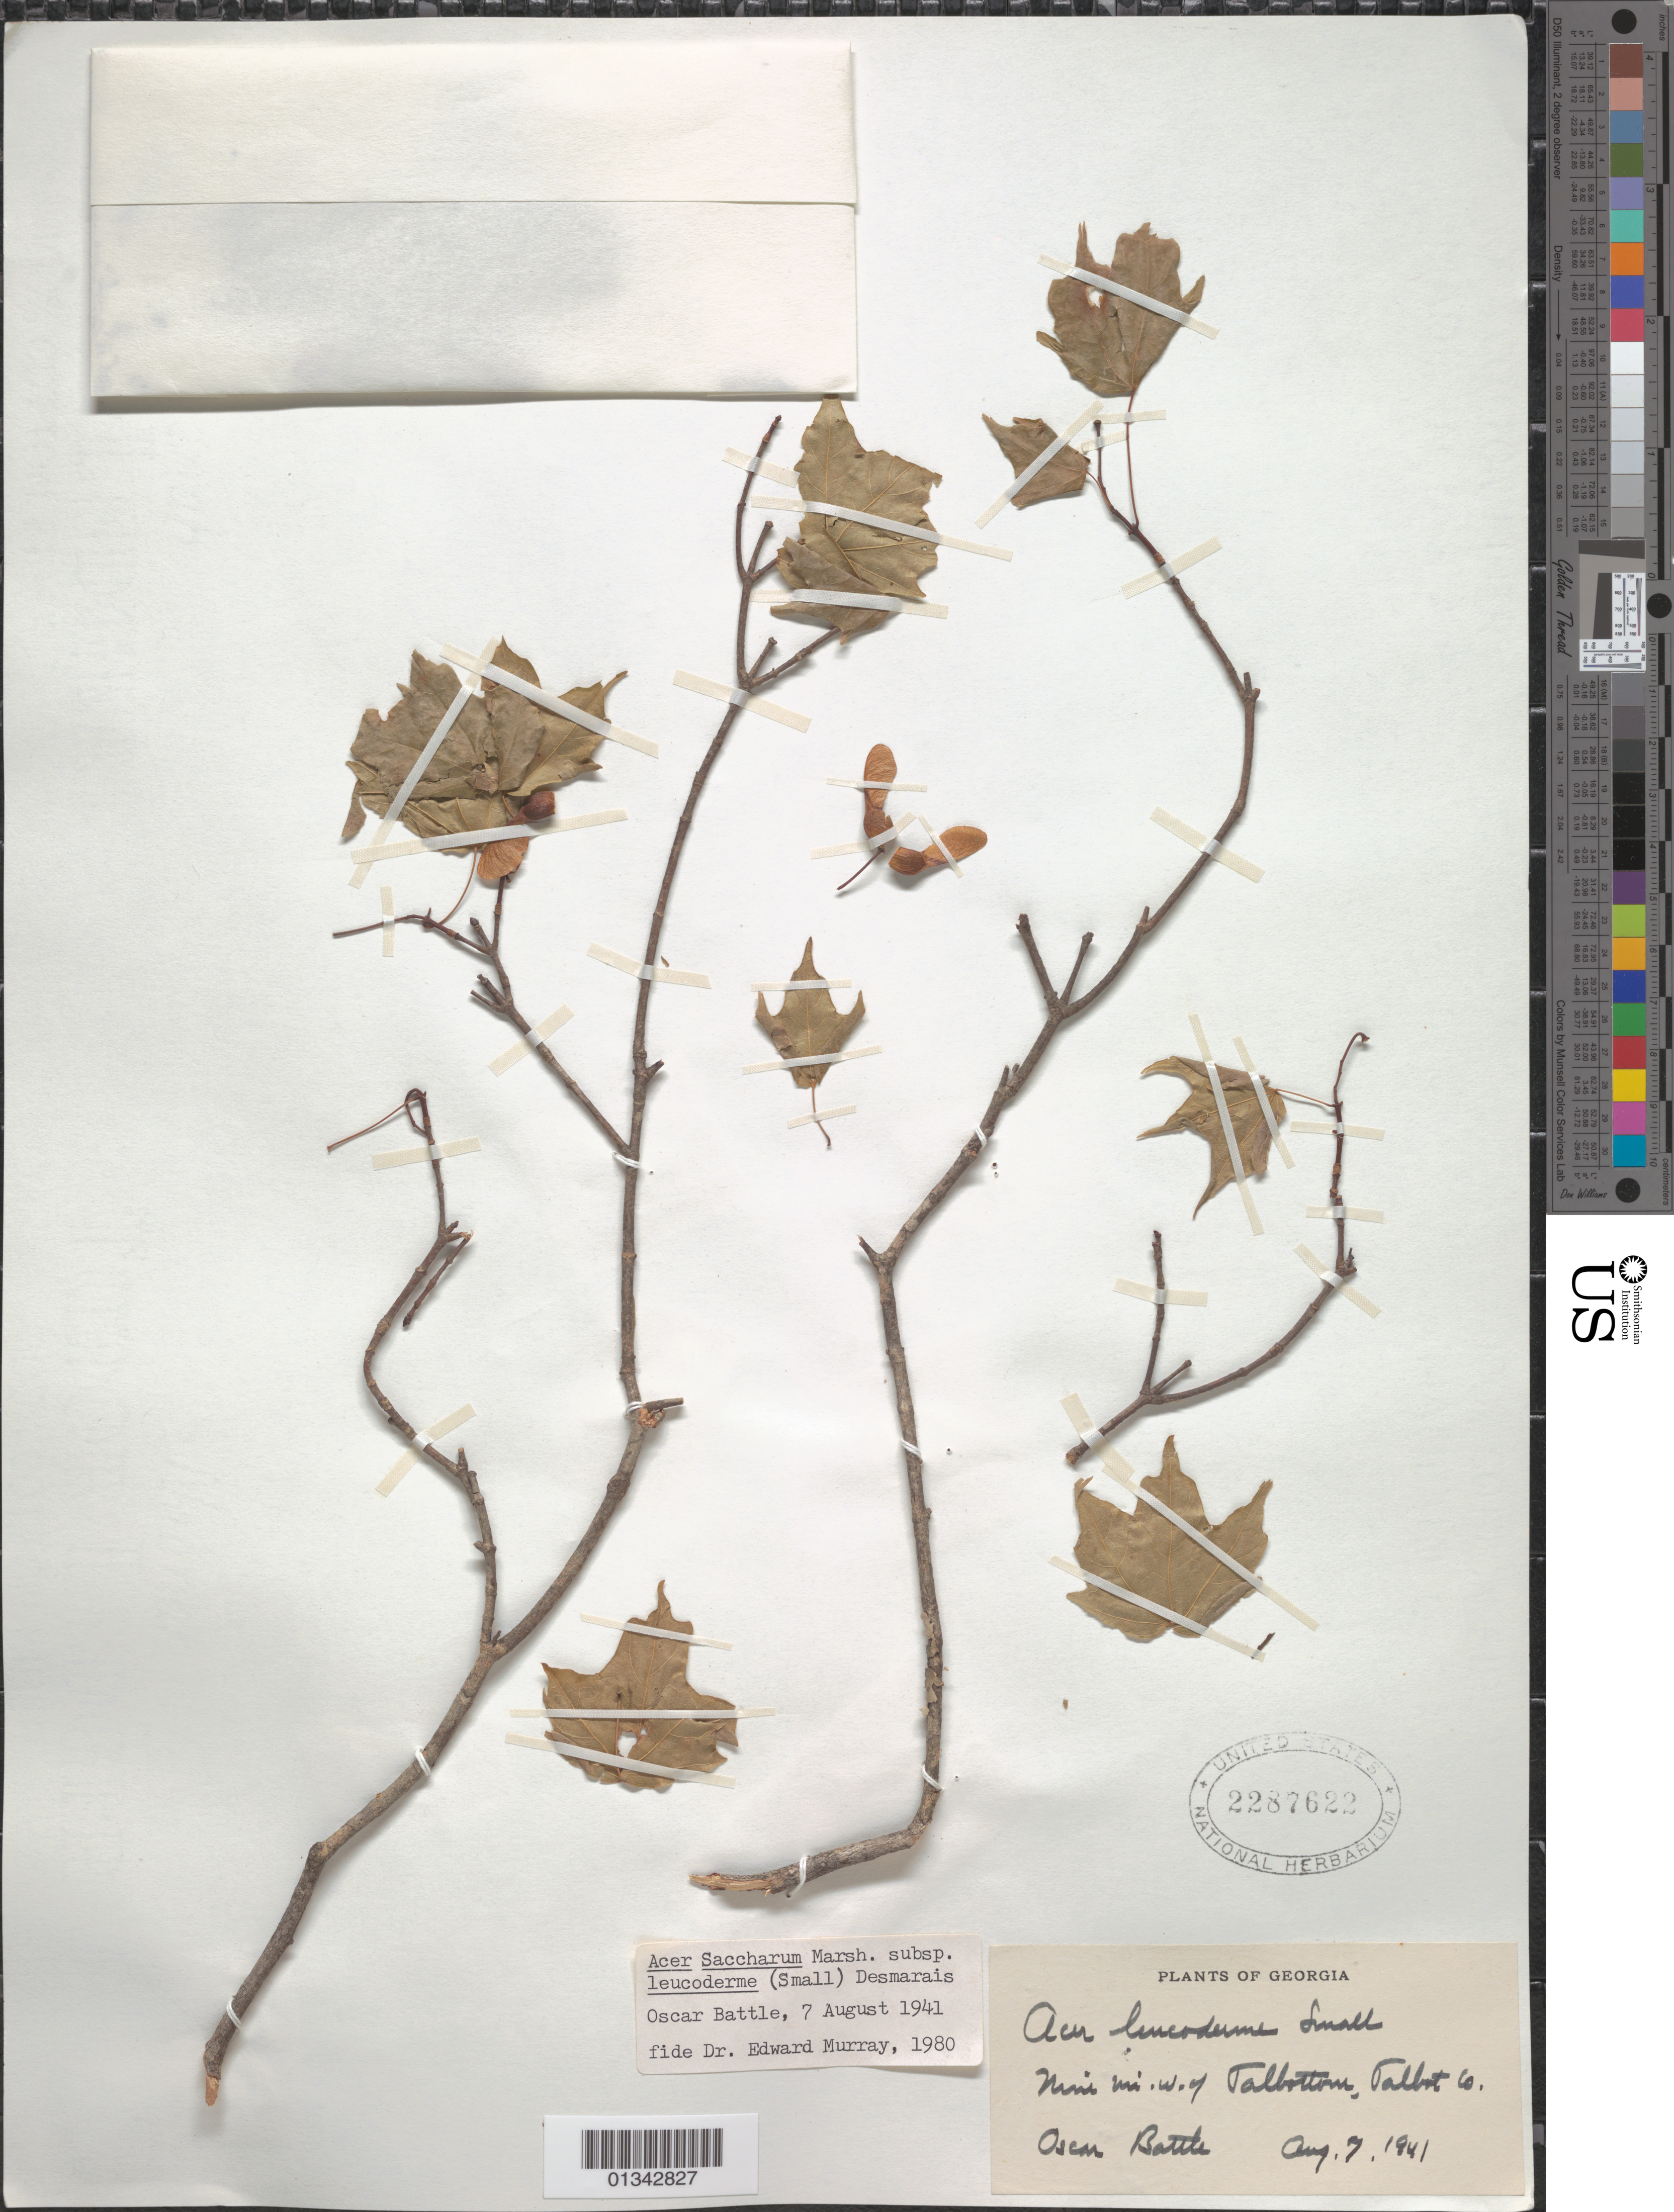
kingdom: Plantae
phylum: Tracheophyta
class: Magnoliopsida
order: Sapindales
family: Sapindaceae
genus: Acer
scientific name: Acer saccharum subsp. leucoderme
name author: (Small) Desmarais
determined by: Murray, Edward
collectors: O. Battle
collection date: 1941-08-07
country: United States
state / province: Georgia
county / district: Talbot County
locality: Talbot County, 9 mi. W of Talbotton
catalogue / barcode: US 2287622